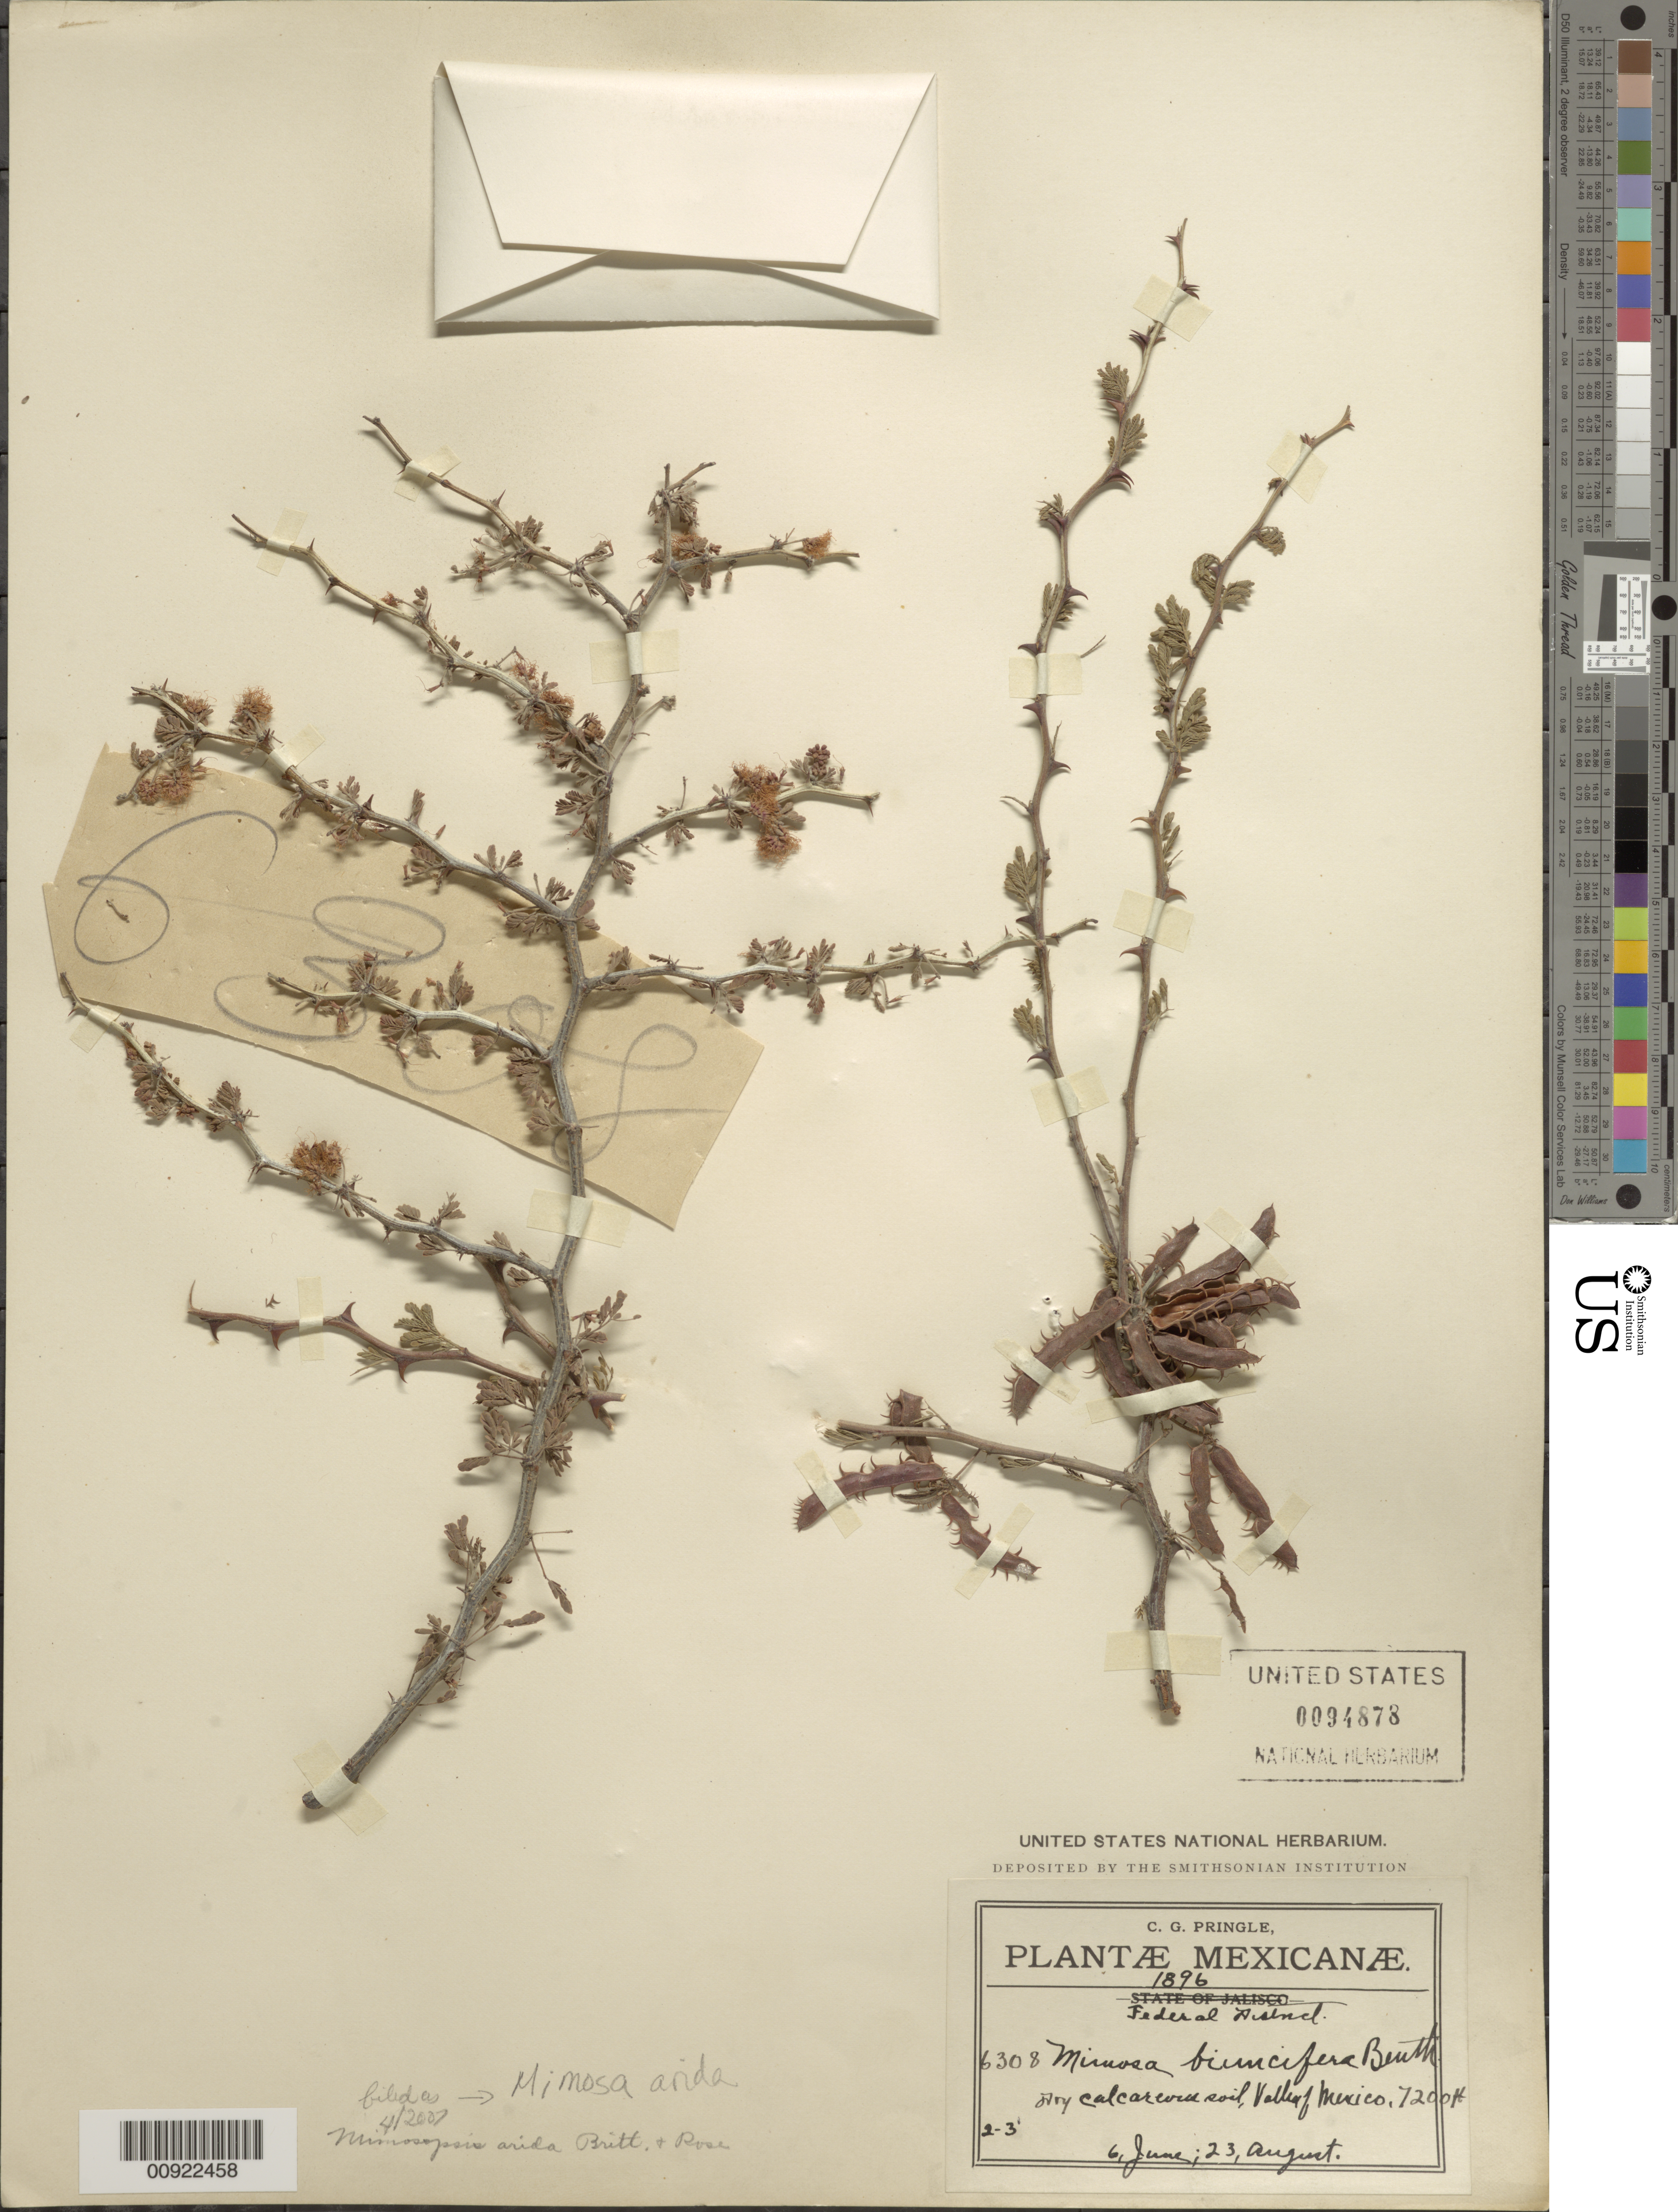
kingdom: Plantae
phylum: Tracheophyta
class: Magnoliopsida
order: Fabales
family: Fabaceae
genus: Mimosa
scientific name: Mimosa biuncifera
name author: Benth.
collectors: C. G. Pringle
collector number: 6308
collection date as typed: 06 Jun 1896 and 23 Aug 1896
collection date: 1896-06-06,1896-08-23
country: Mexico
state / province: Distrito Federal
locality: Valley of Mexico.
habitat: Dry calcareous soil.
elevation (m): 2195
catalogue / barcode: US 94878